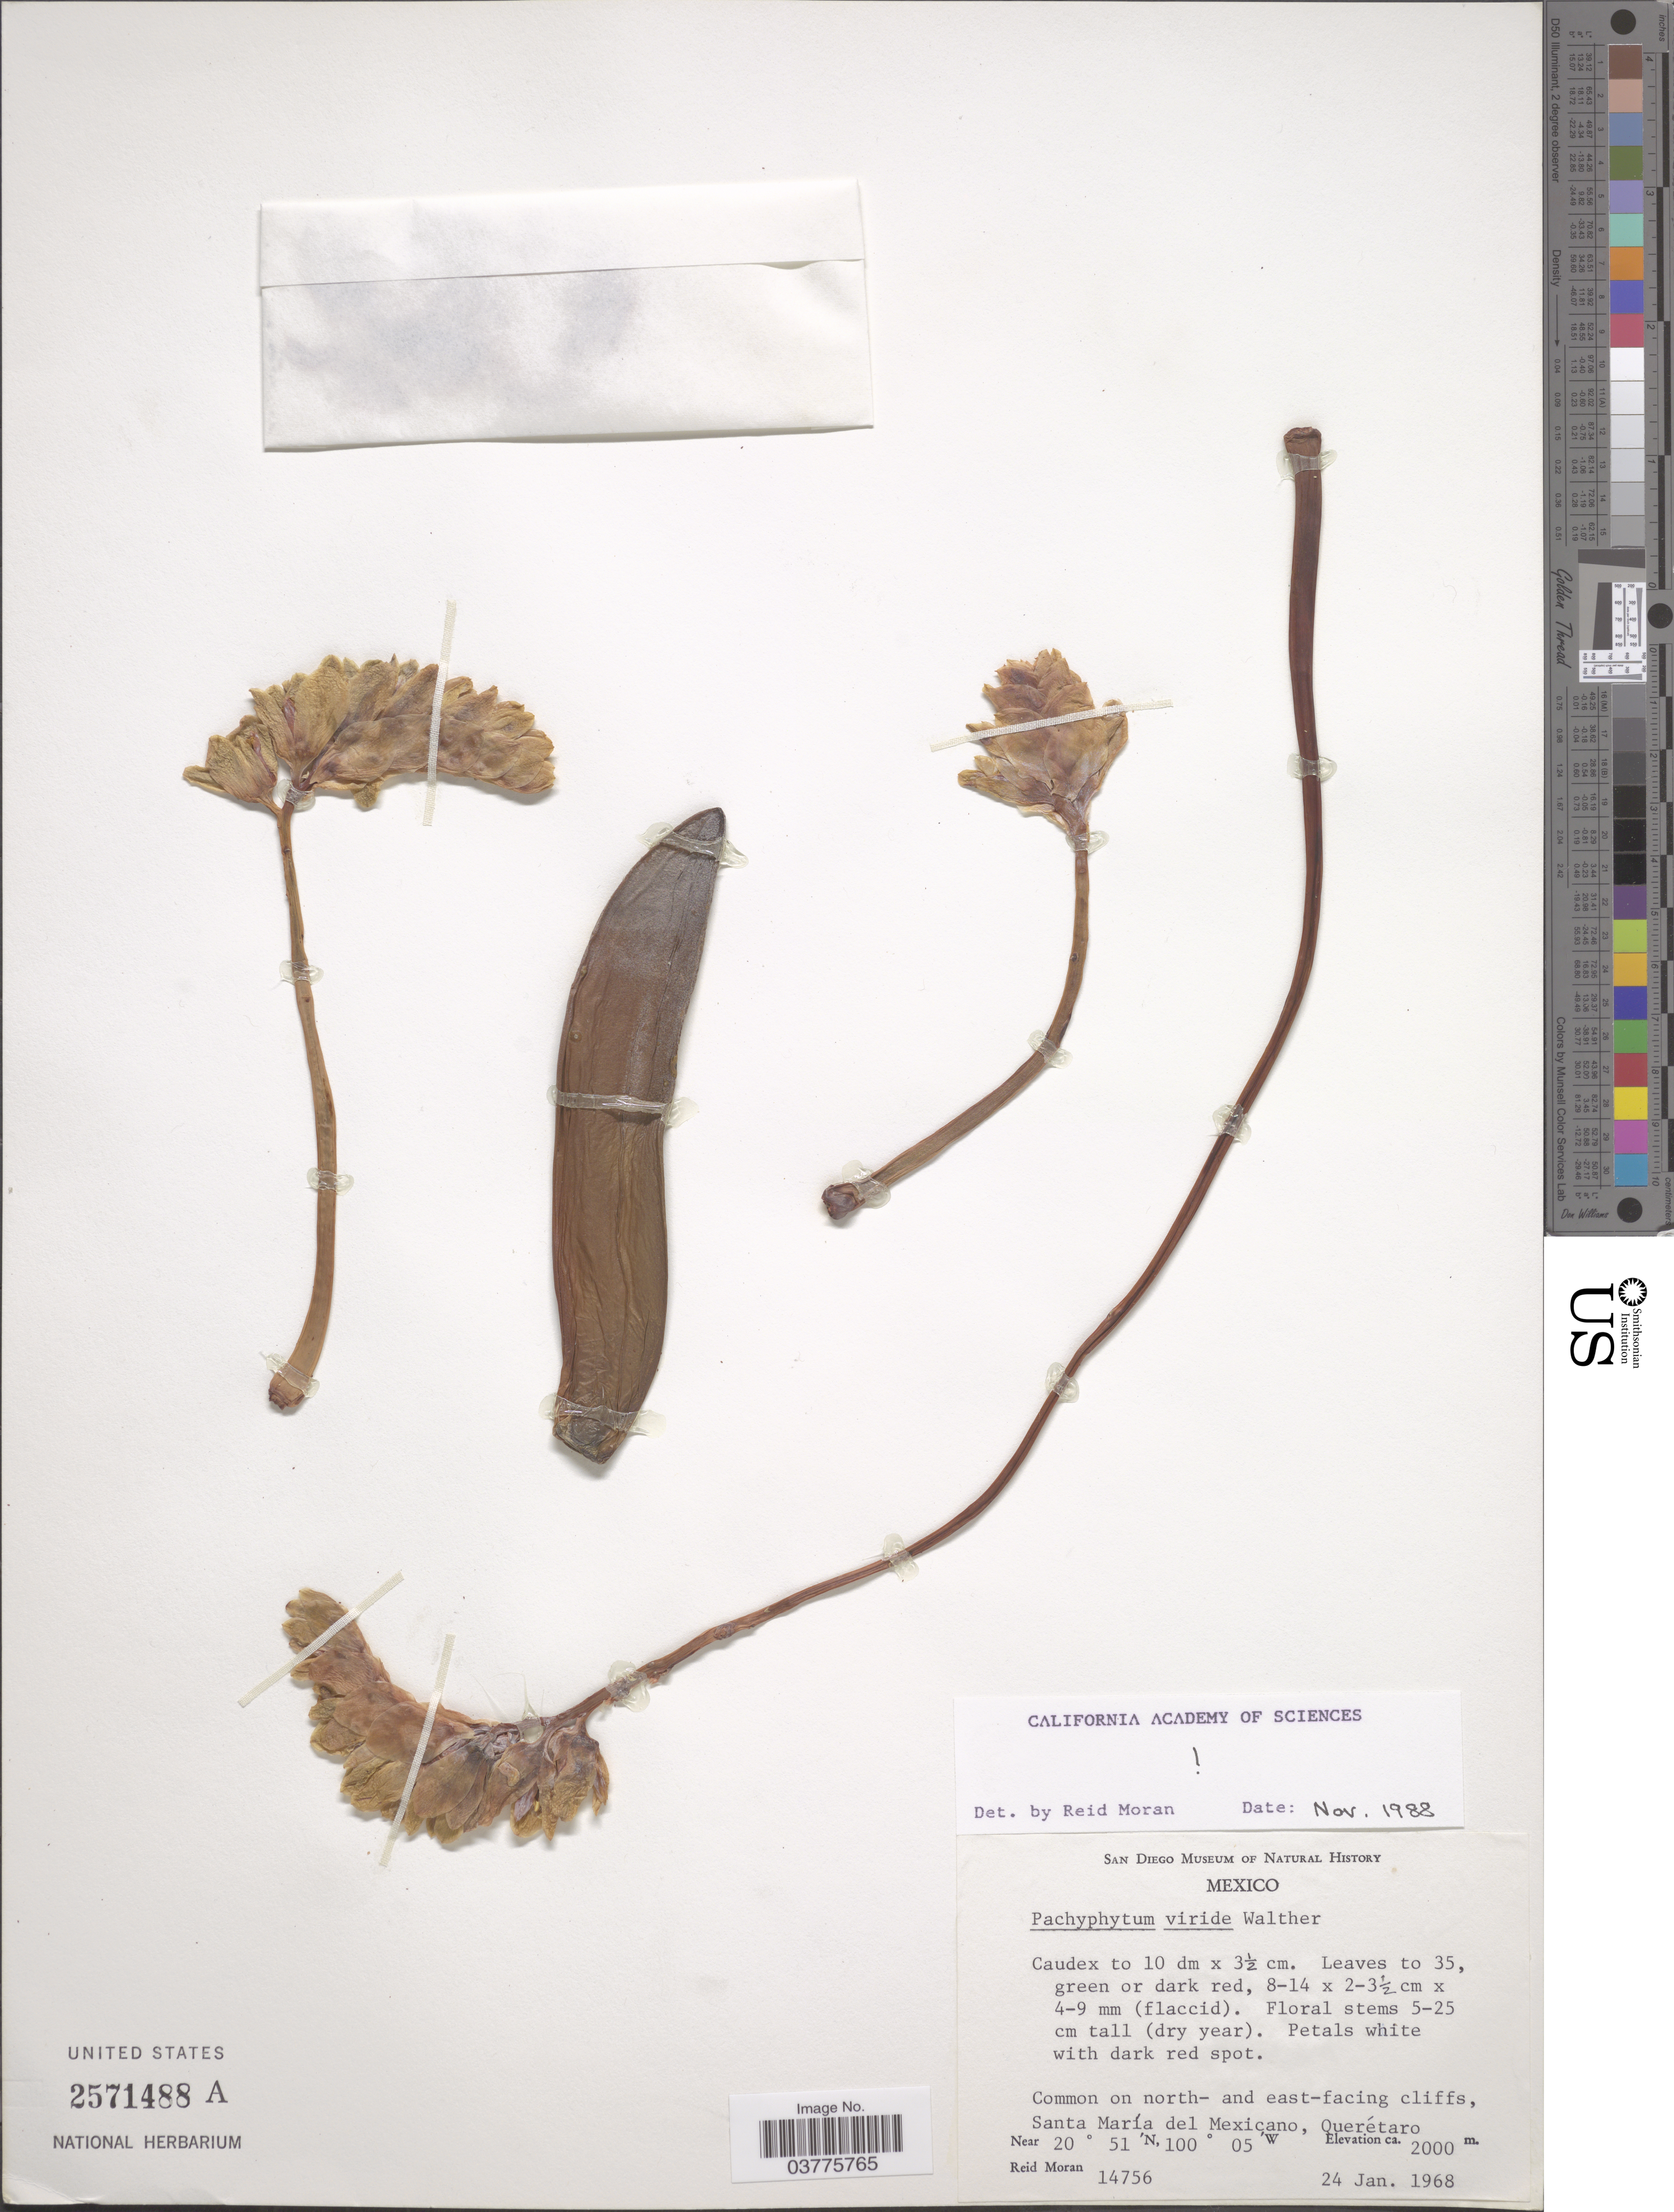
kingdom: Plantae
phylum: Tracheophyta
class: Magnoliopsida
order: Saxifragales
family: Crassulaceae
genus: Pachyphytum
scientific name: Pachyphytum viride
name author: E. Walther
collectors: R. Moran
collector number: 14756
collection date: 1968-01-24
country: Mexico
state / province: Querétaro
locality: Santa María del Mexicano.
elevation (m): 2000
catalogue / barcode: US 2571488A